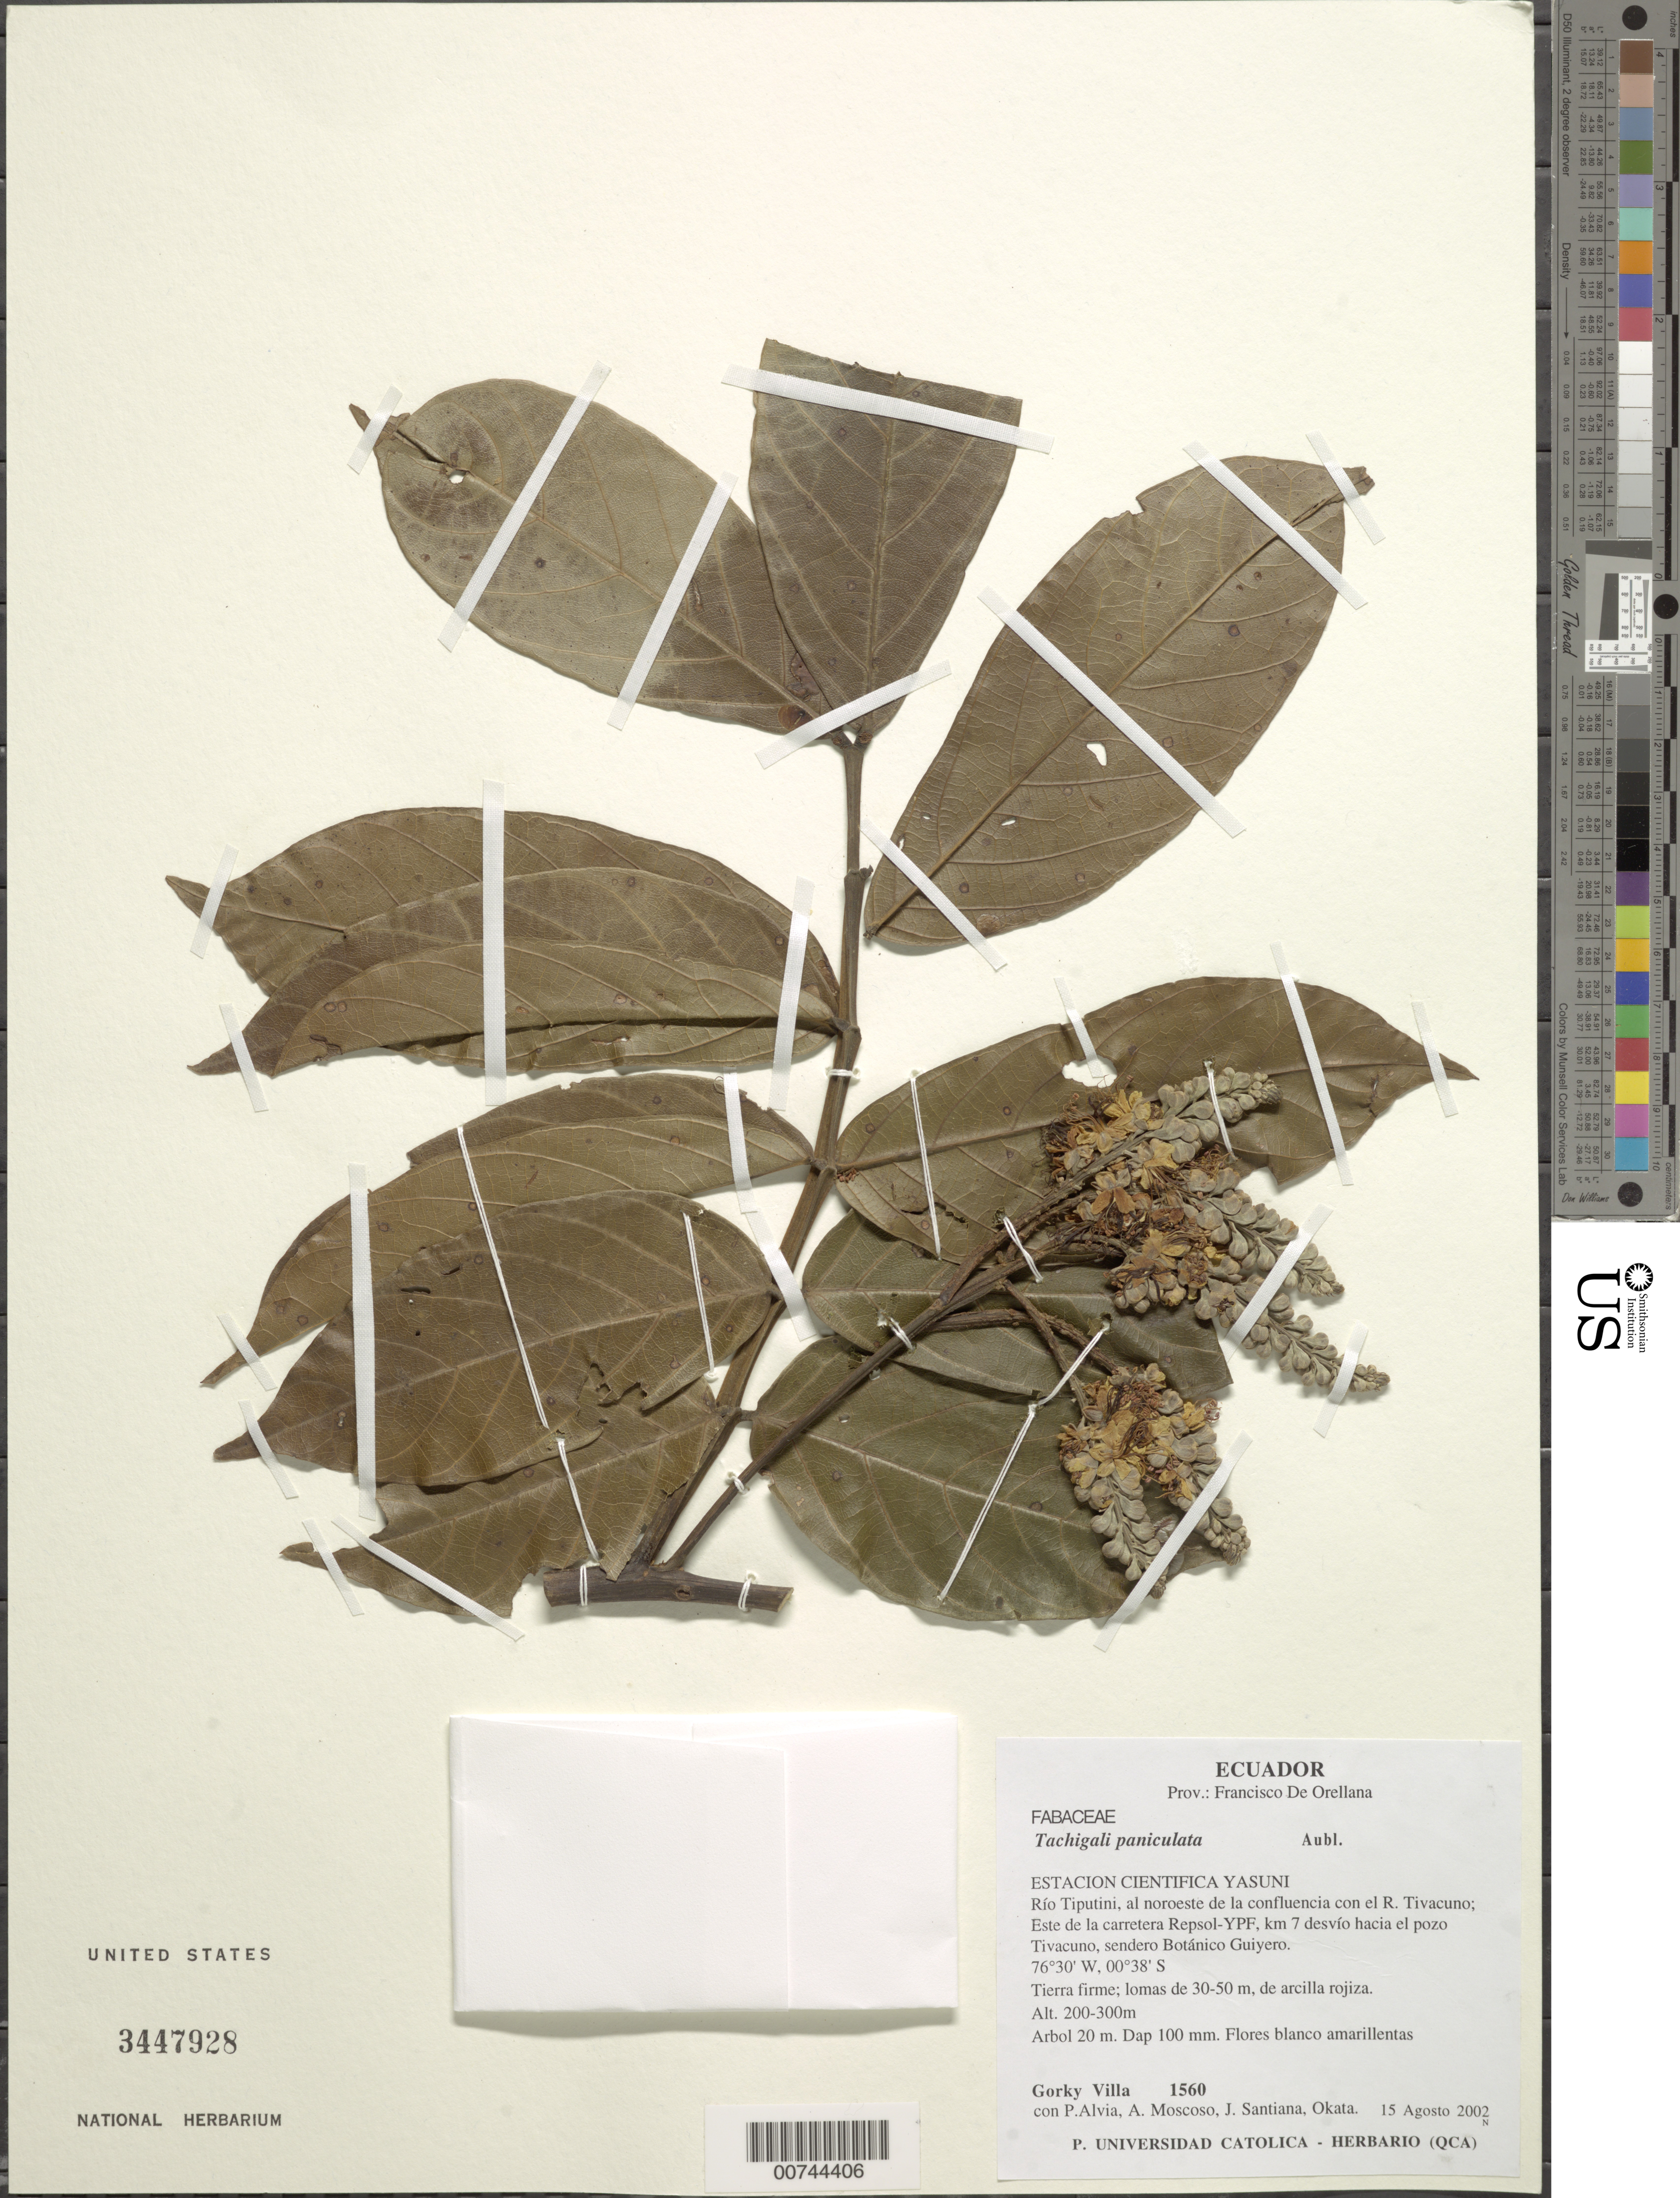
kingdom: Plantae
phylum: Tracheophyta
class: Magnoliopsida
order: Fabales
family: Fabaceae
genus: Tachigali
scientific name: Tachigali paniculata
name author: Aubl.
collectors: G. Villa, P. Alvia, A. Moscoso, J. Santiana & -. Okata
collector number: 1560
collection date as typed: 15 Aug 2002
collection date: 2002-08-15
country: Ecuador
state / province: Napo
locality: Estacion Cientifica Yasuni, Rio Tiputini, al noroeste de la confluencia con el Rio Tivacuno, Este de la Carretera Repsol. Francisco De Orellana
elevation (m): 200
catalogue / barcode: US 3447928